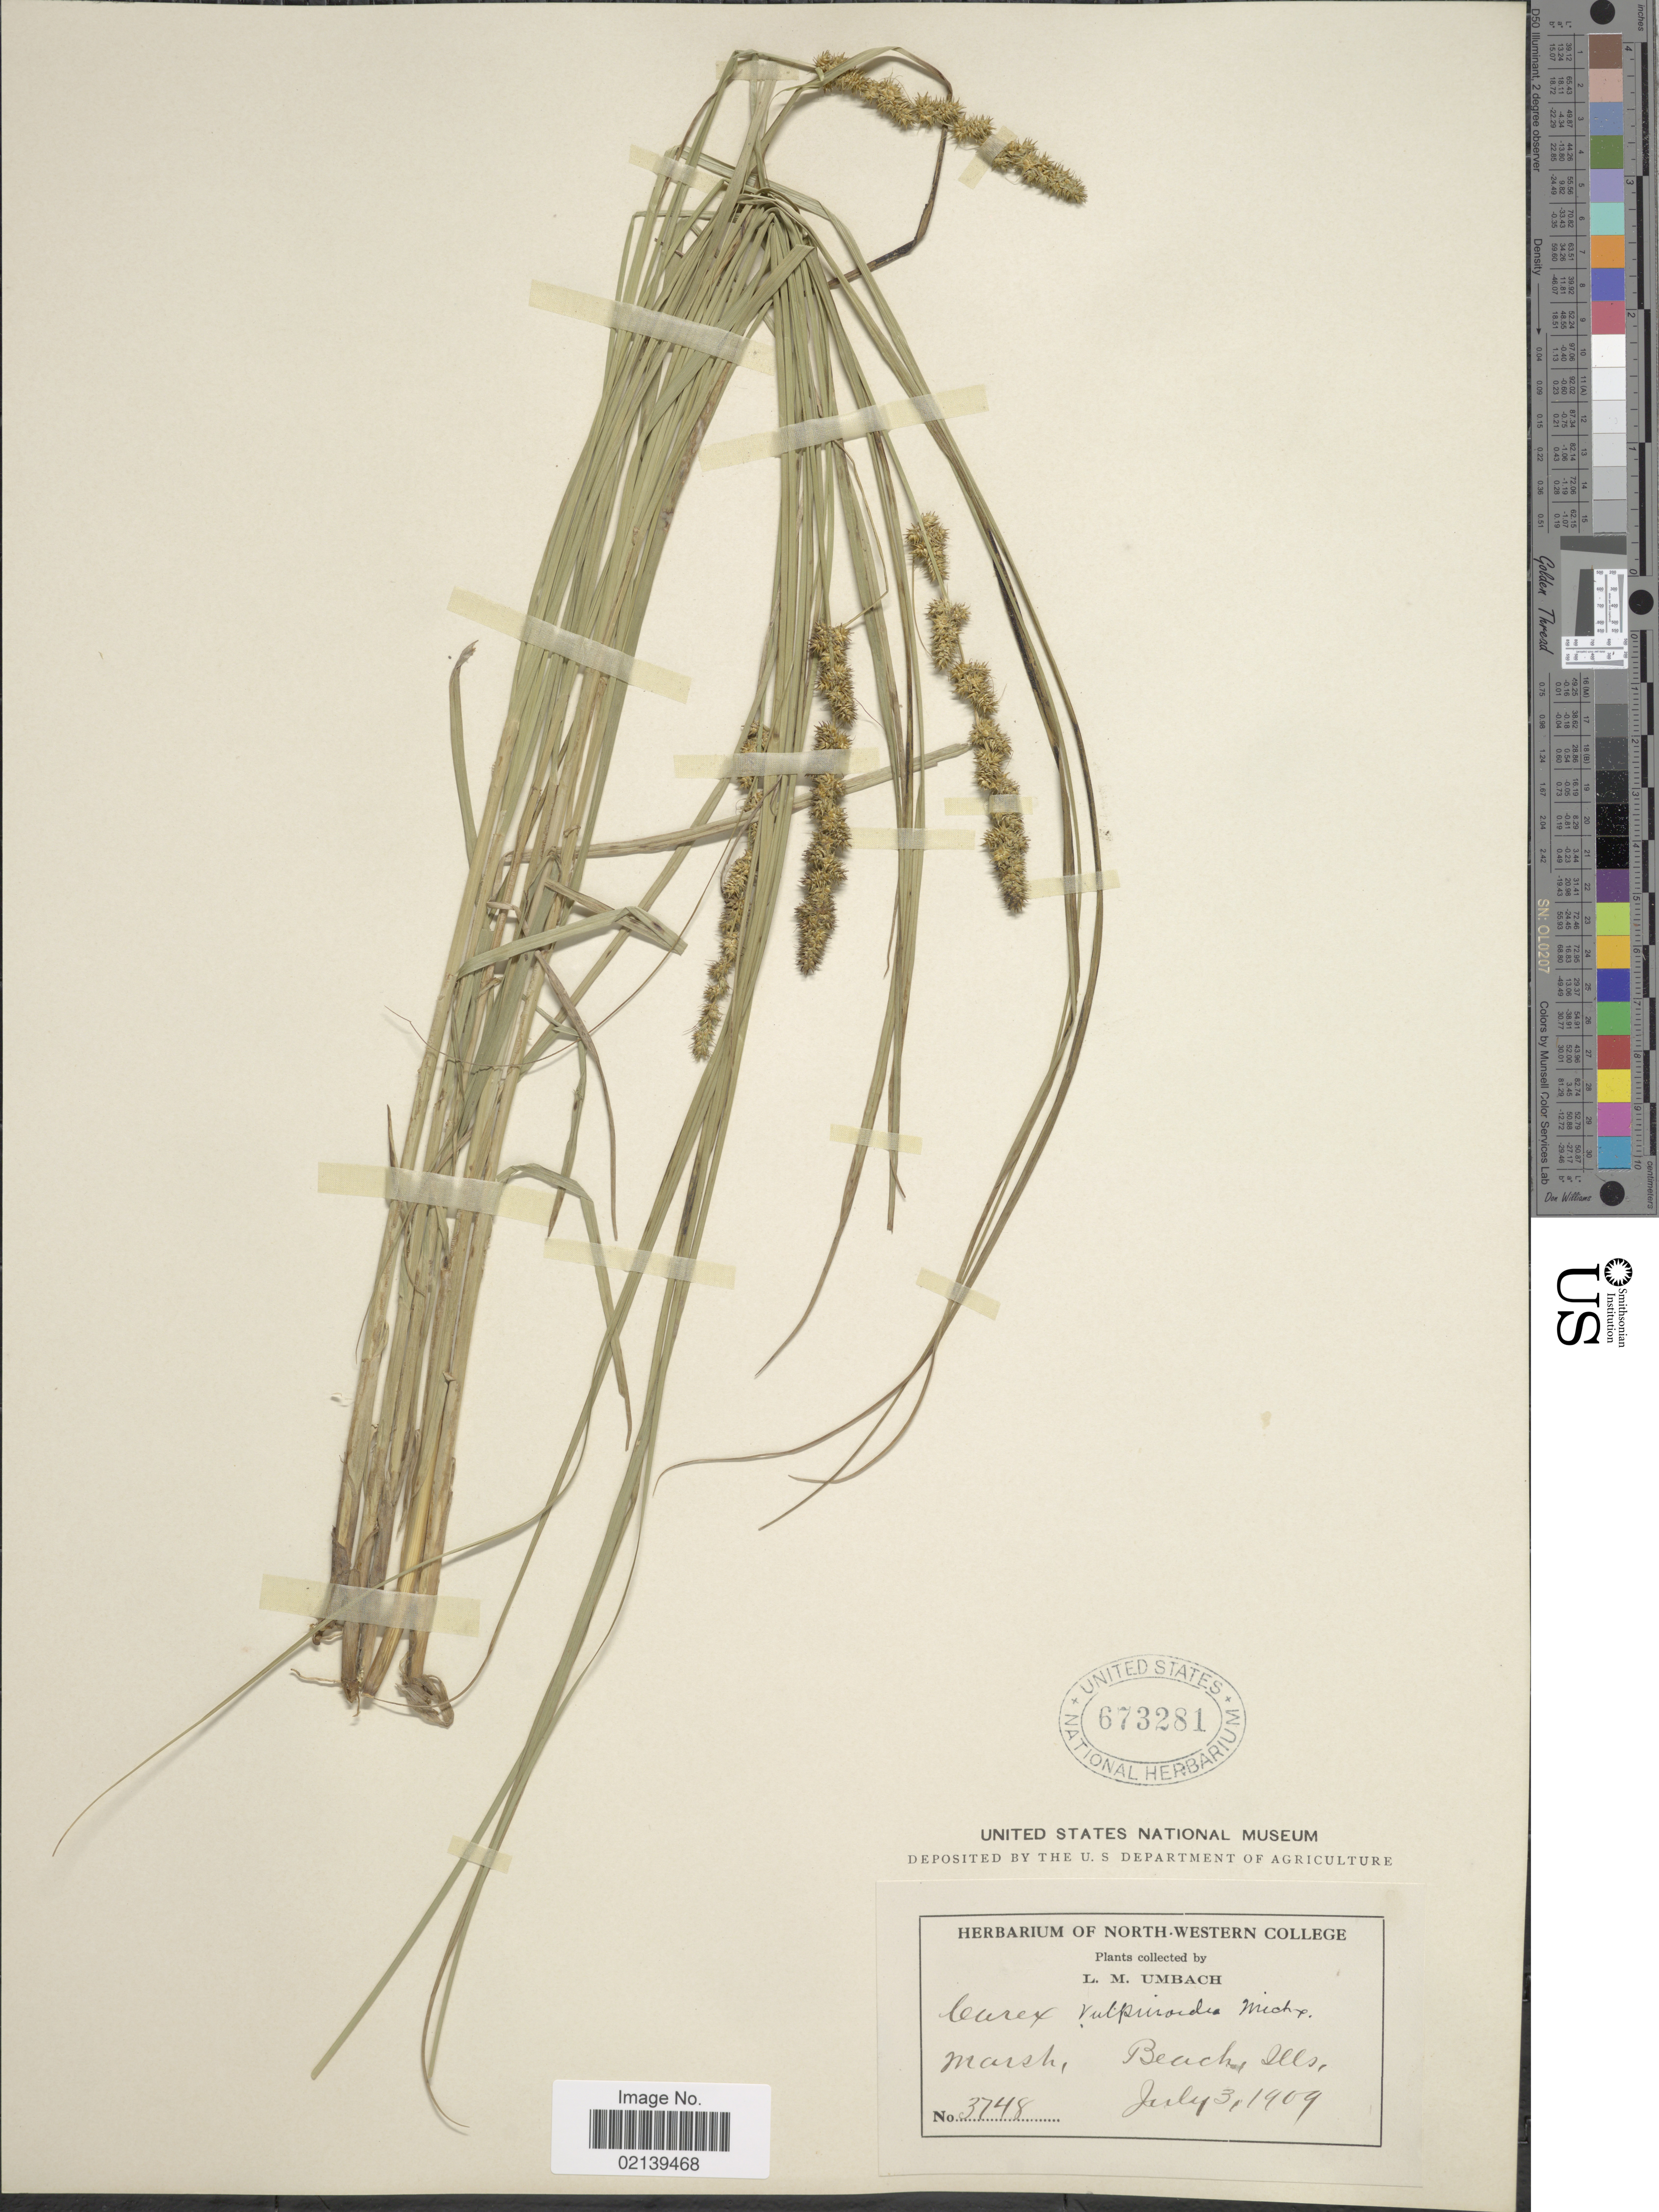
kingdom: Plantae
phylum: Tracheophyta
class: Liliopsida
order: Poales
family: Cyperaceae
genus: Carex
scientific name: Carex vulpinoidea Michx.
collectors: L. M. Umbach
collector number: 3748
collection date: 1909-07-03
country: United States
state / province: Illinois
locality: Marsh, Beach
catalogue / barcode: US 673281